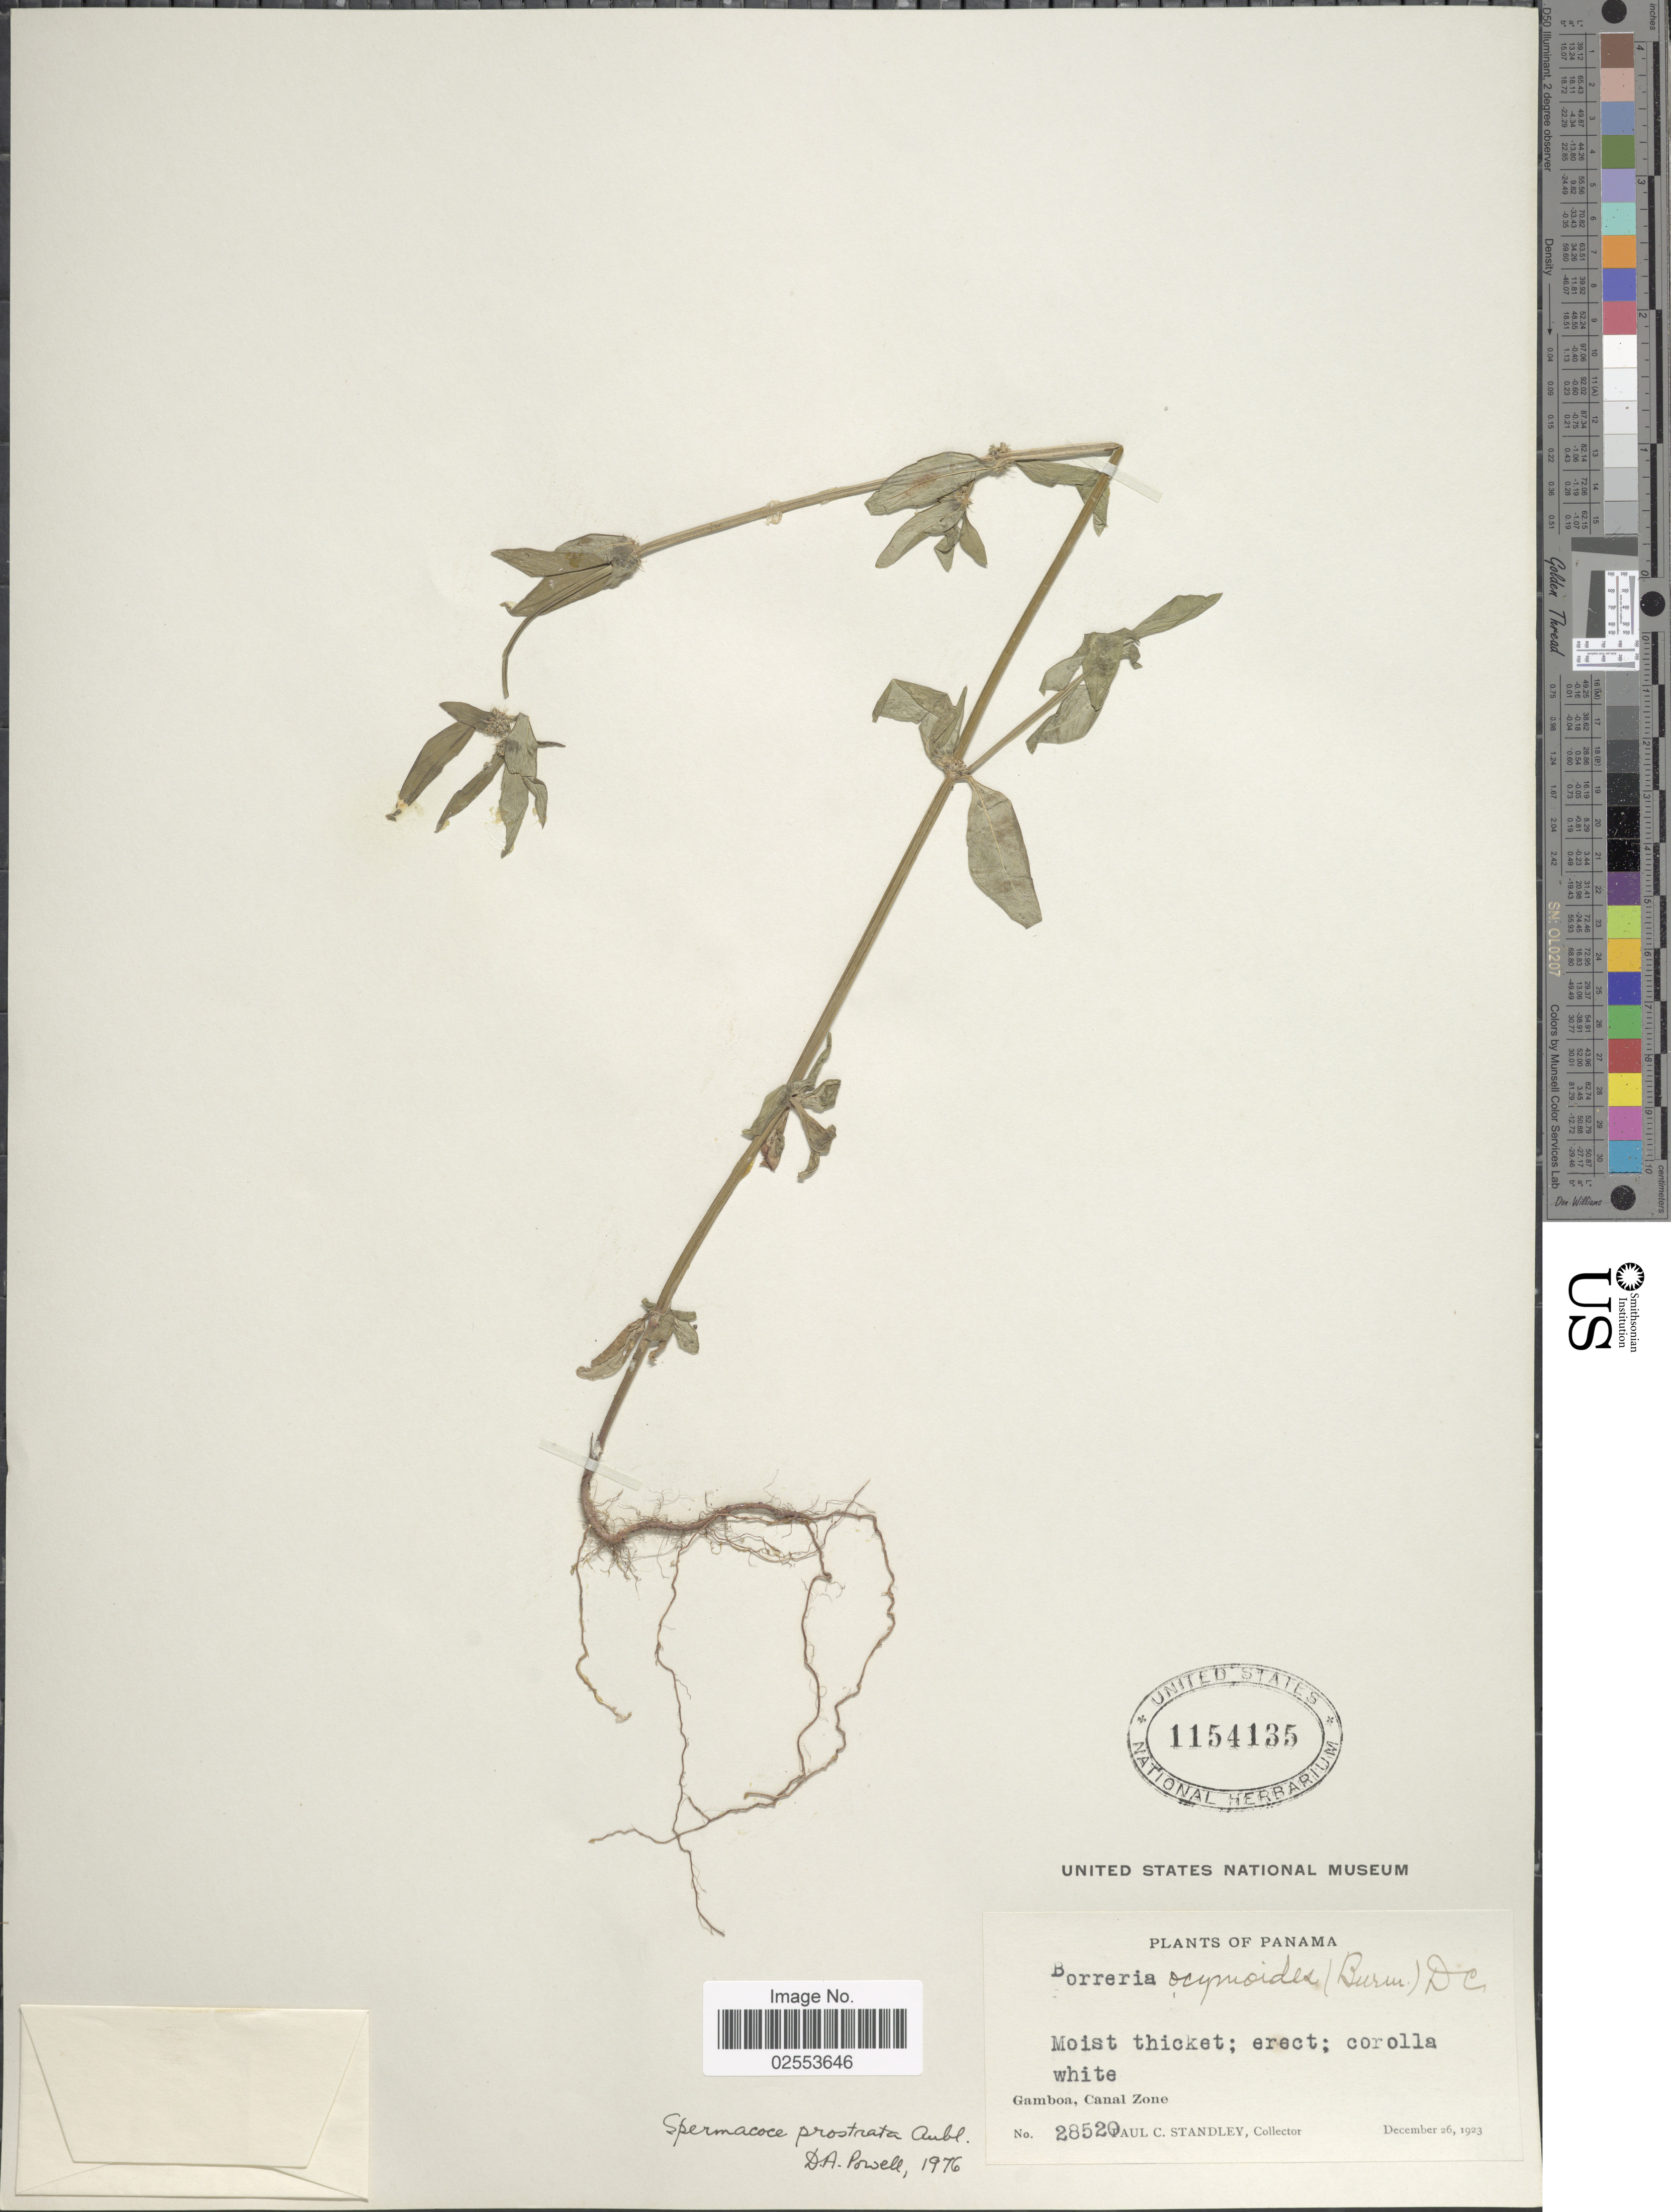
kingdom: Plantae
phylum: Tracheophyta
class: Magnoliopsida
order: Gentianales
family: Rubiaceae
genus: Spermacoce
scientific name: Spermacoce prostrata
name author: Aubl.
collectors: P. C. Standley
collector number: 28520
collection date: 1923-12-26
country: Panama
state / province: Colón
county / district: Canal Zone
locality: Moist thicket, Gamboa, Canal Zone.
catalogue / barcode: US 1154135